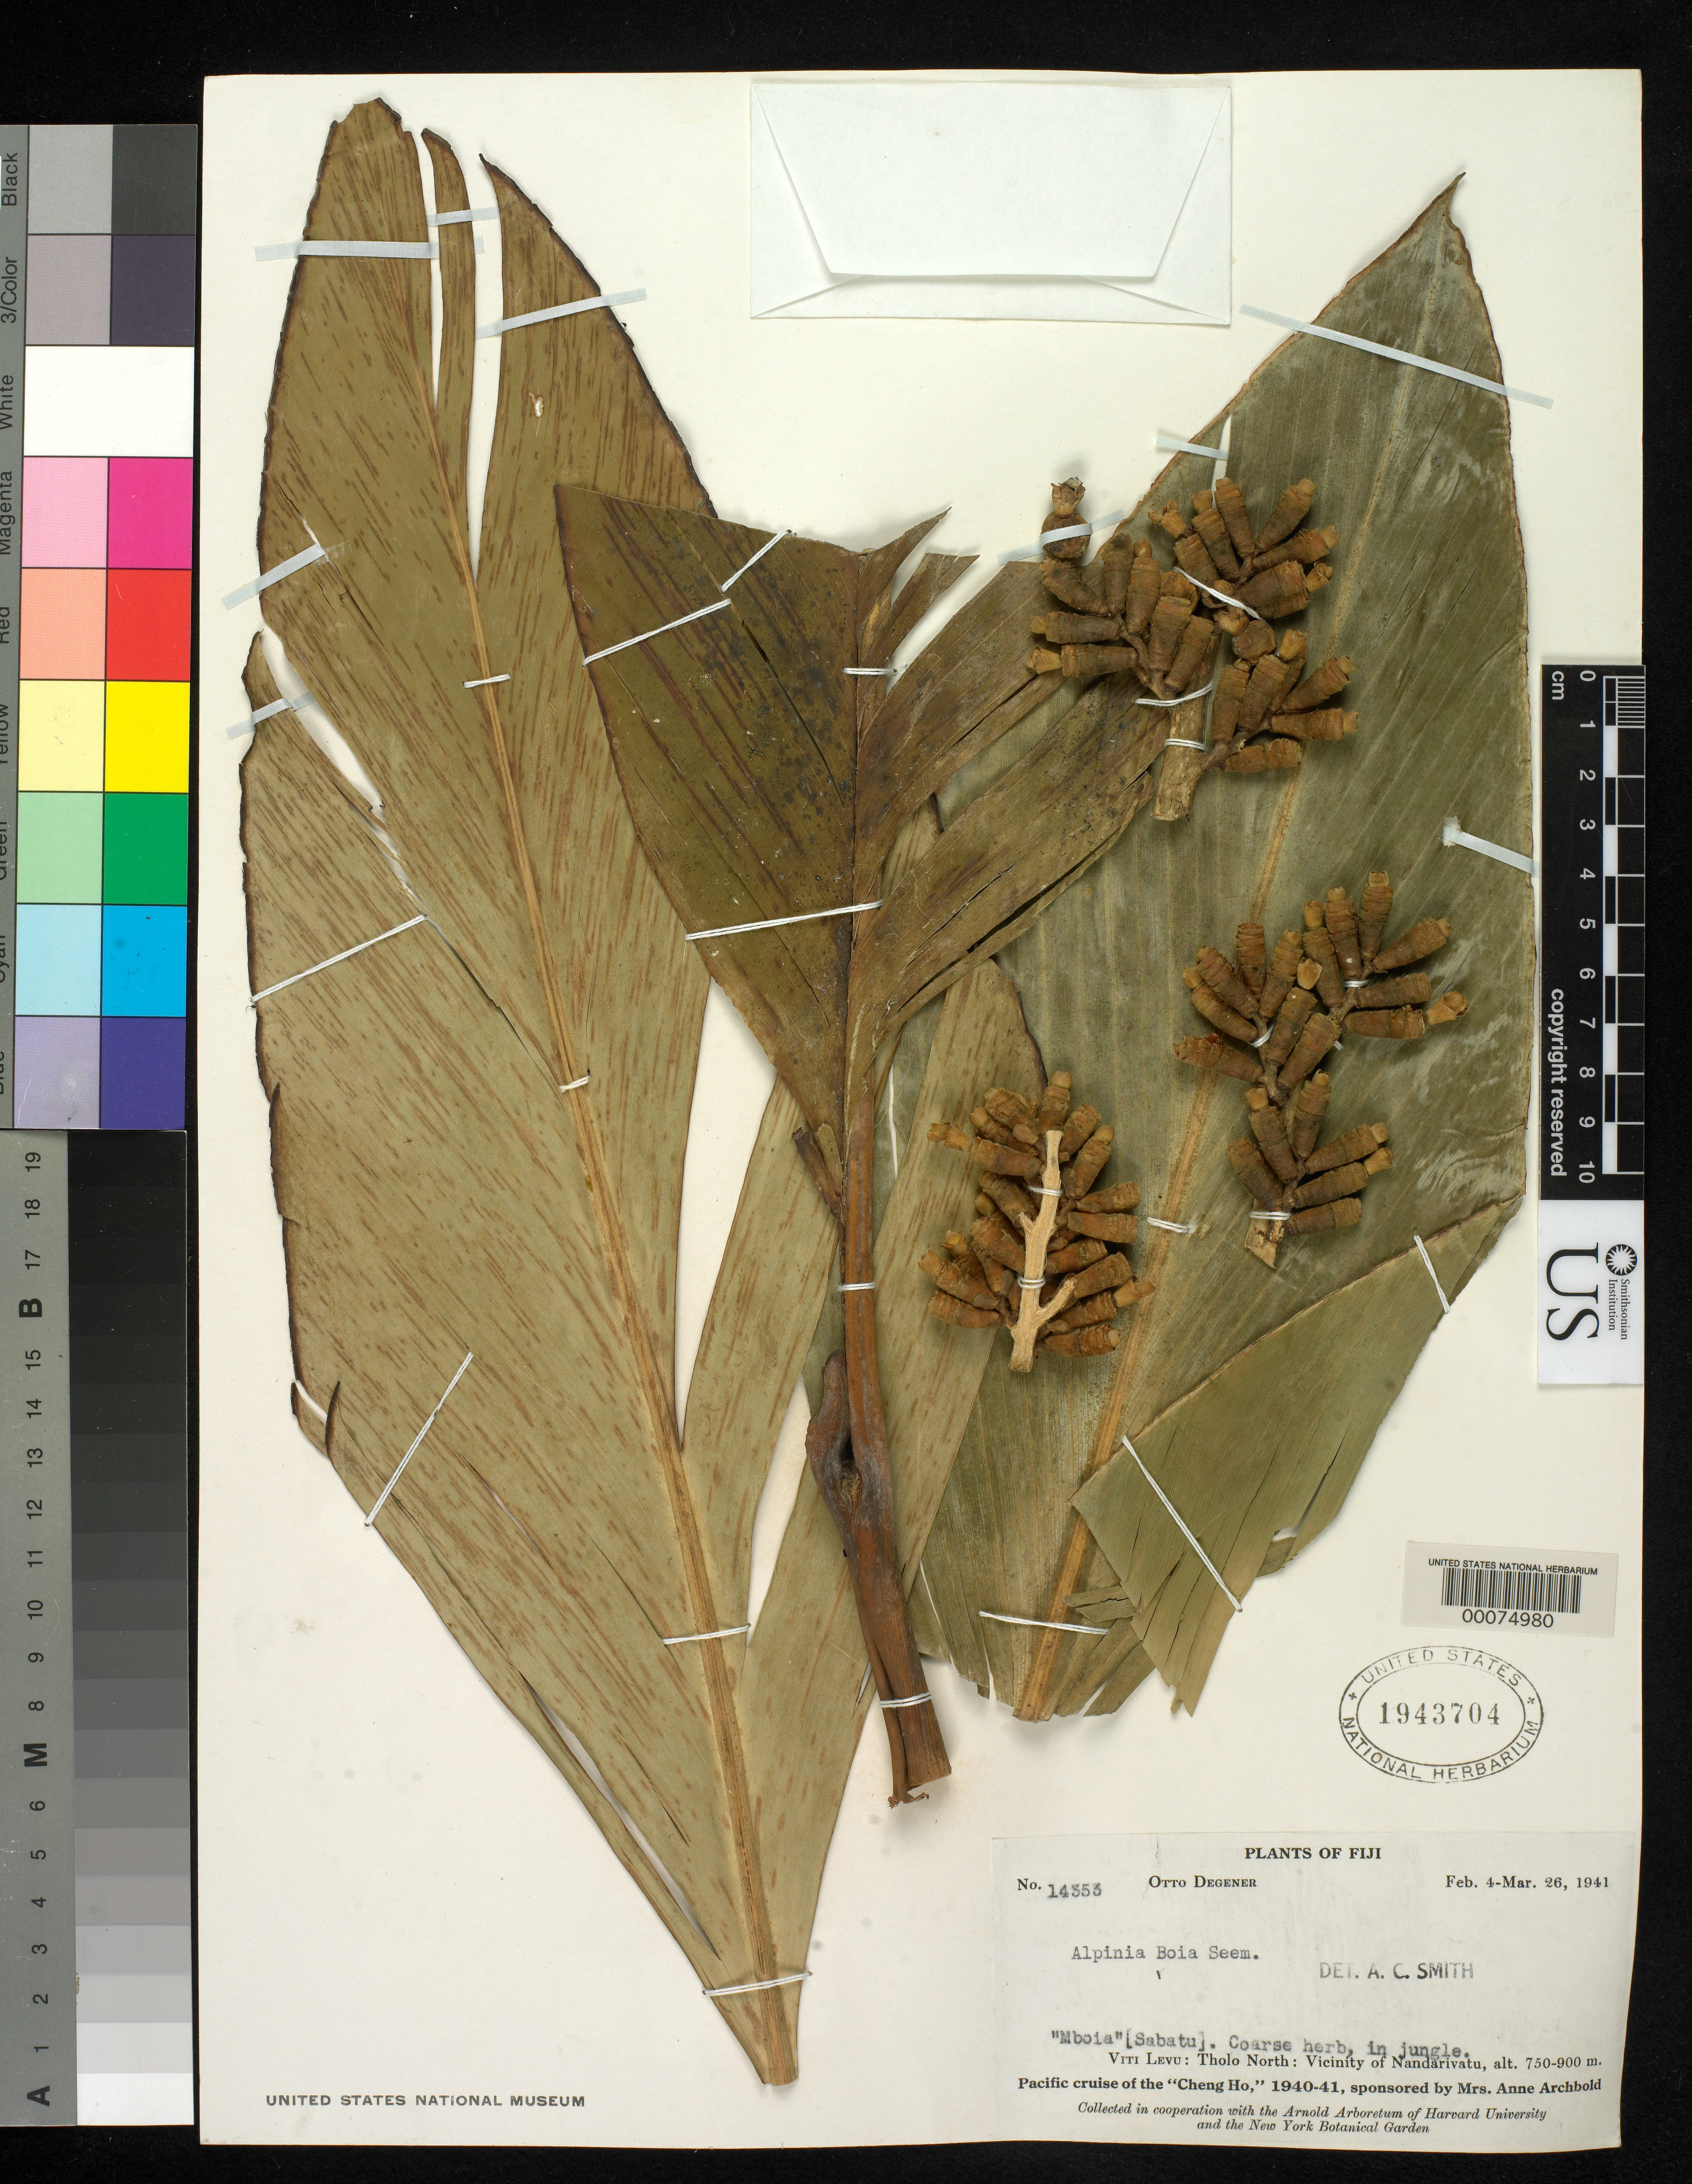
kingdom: Plantae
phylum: Tracheophyta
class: Liliopsida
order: Zingiberales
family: Zingiberaceae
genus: Alpinia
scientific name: Alpinia boia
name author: Seem.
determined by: Smith, A. C.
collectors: O. Degener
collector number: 14353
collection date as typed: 04 Feb 1941 to 26 Mar 1941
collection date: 1941-02-04/1941-03-26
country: Fiji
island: Viti Levu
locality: Tholo North, vicinity of Nandarivatu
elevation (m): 750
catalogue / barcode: US 1943704